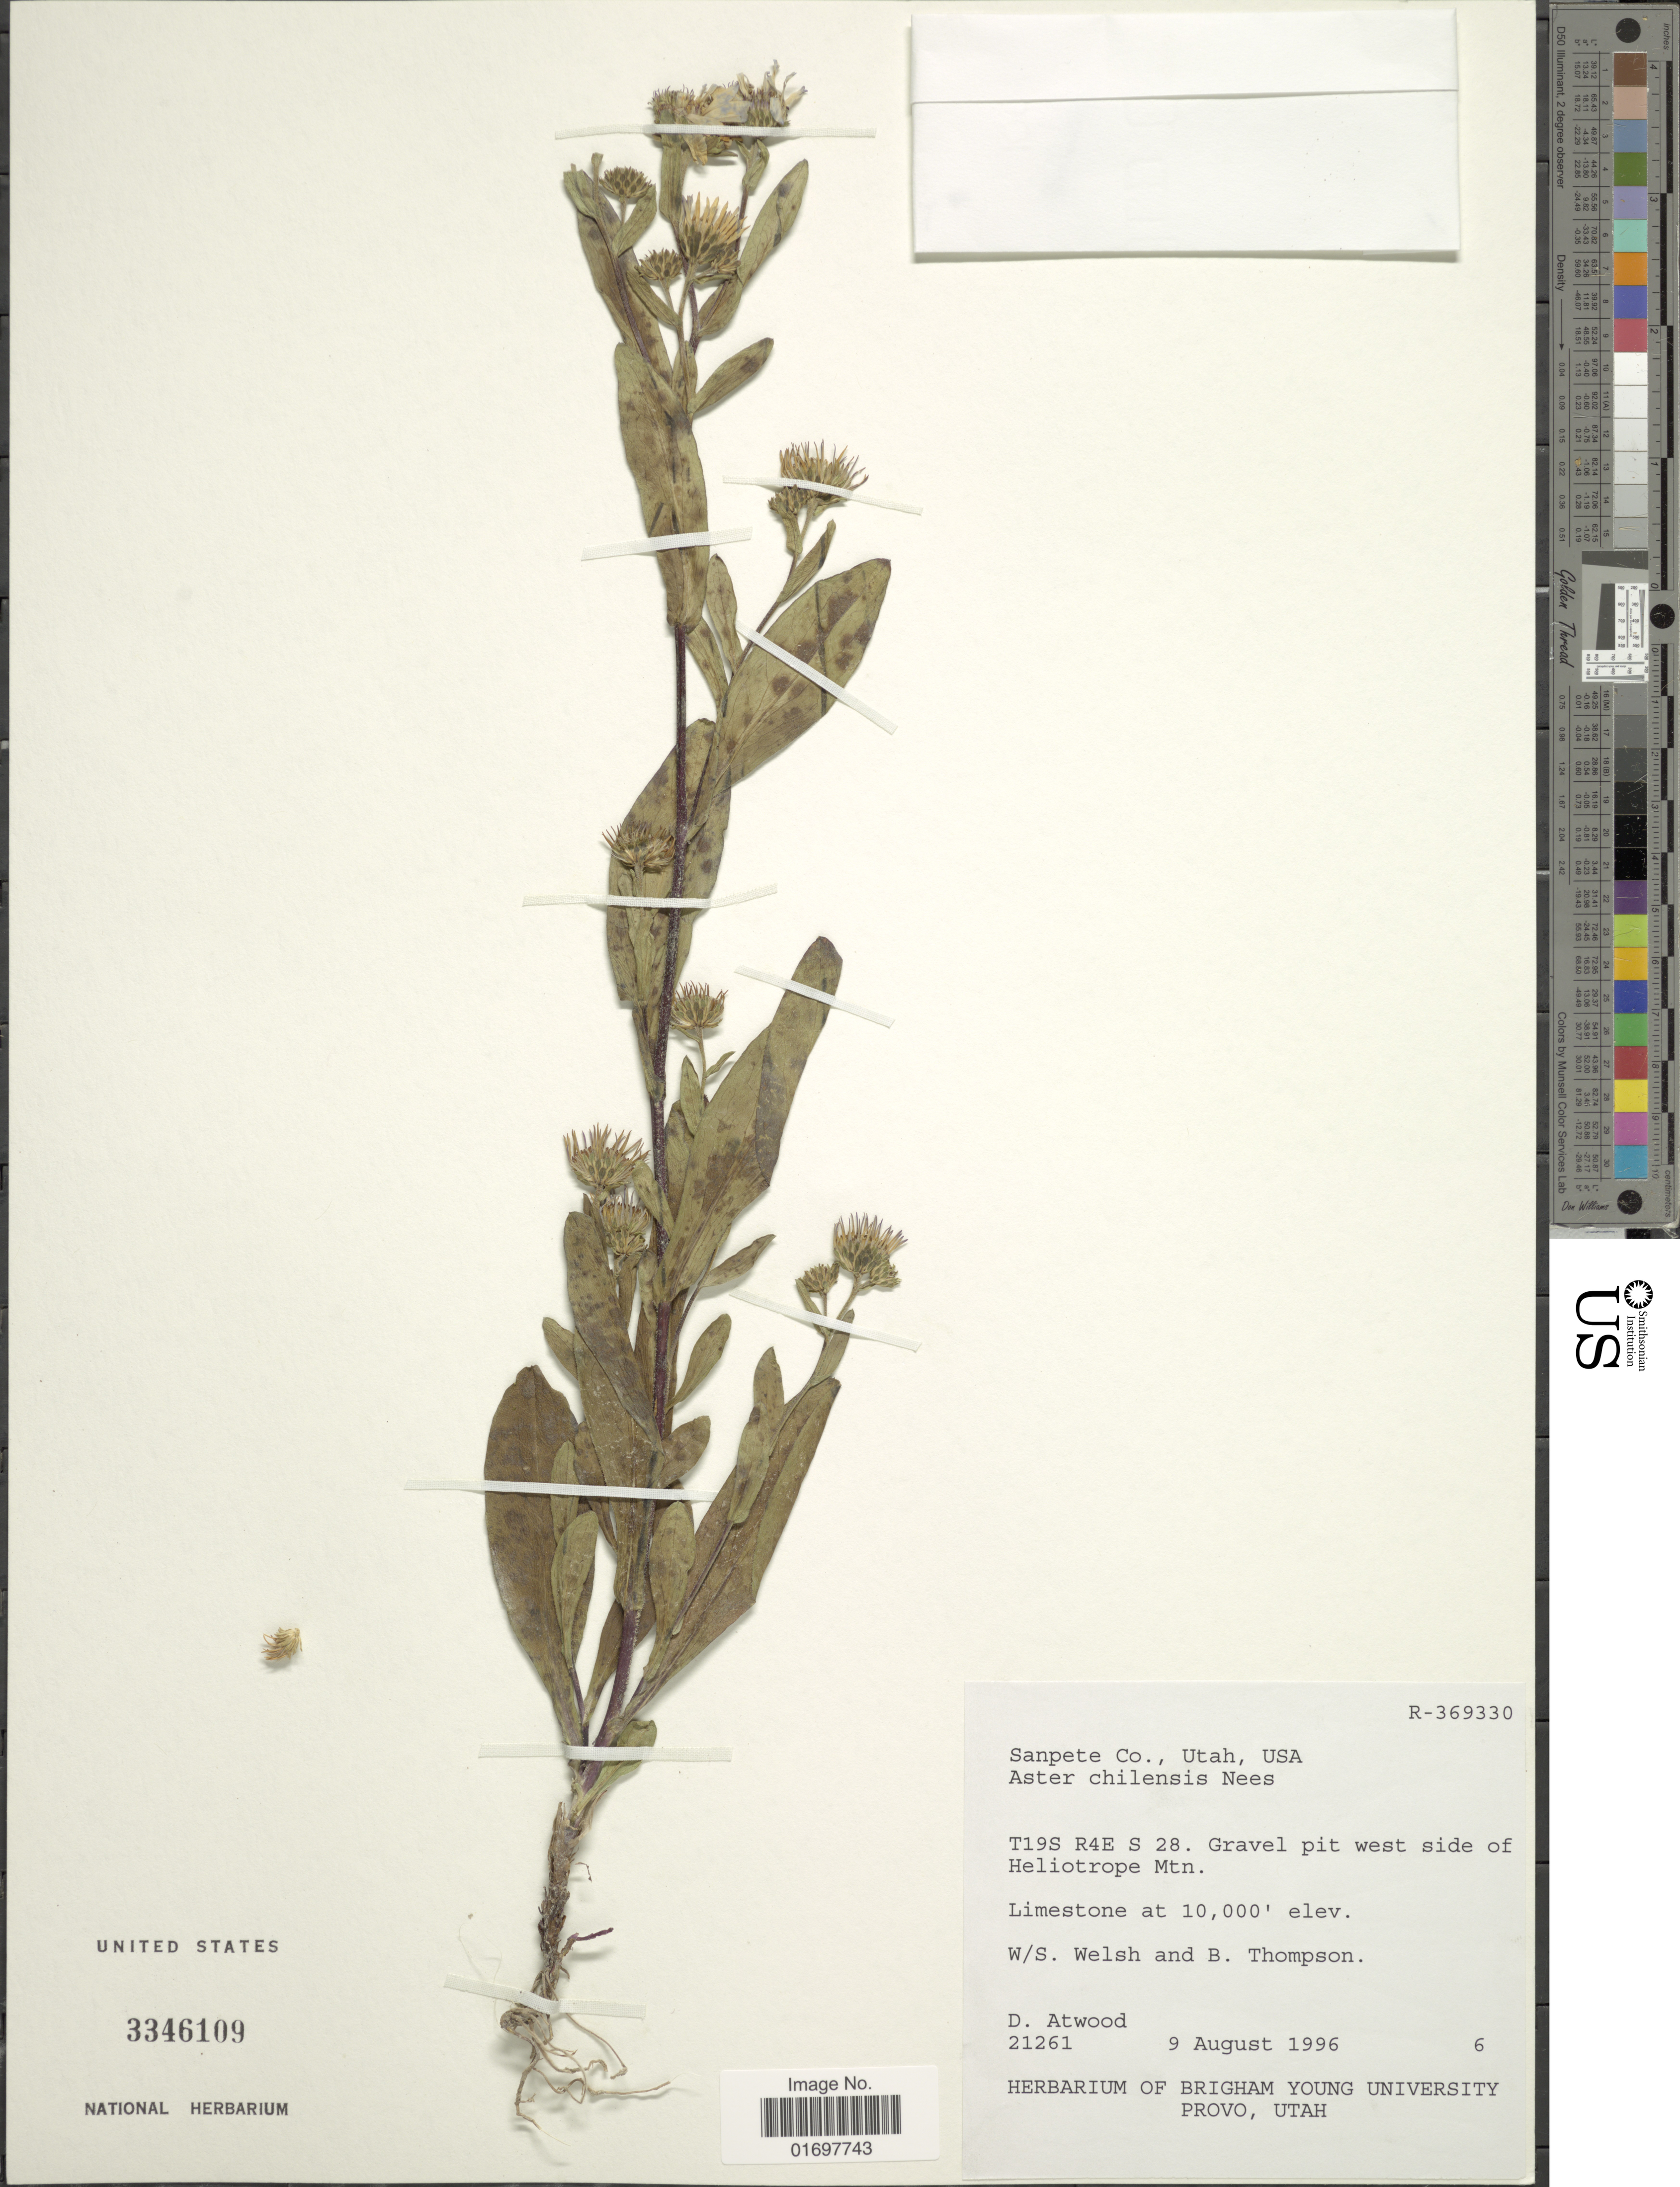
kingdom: Plantae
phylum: Tracheophyta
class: Magnoliopsida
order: Asterales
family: Asteraceae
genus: Symphyotrichum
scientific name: Symphyotrichum chilense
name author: (Nees) G.L. Nesom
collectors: D. Atwood, S. Welsh & B. Thompson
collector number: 21261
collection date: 1996-08-09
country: United States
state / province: Utah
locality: Sanpete Co., Utah, USA, T19S R4E S 28.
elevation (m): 3048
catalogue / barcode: US 3346109